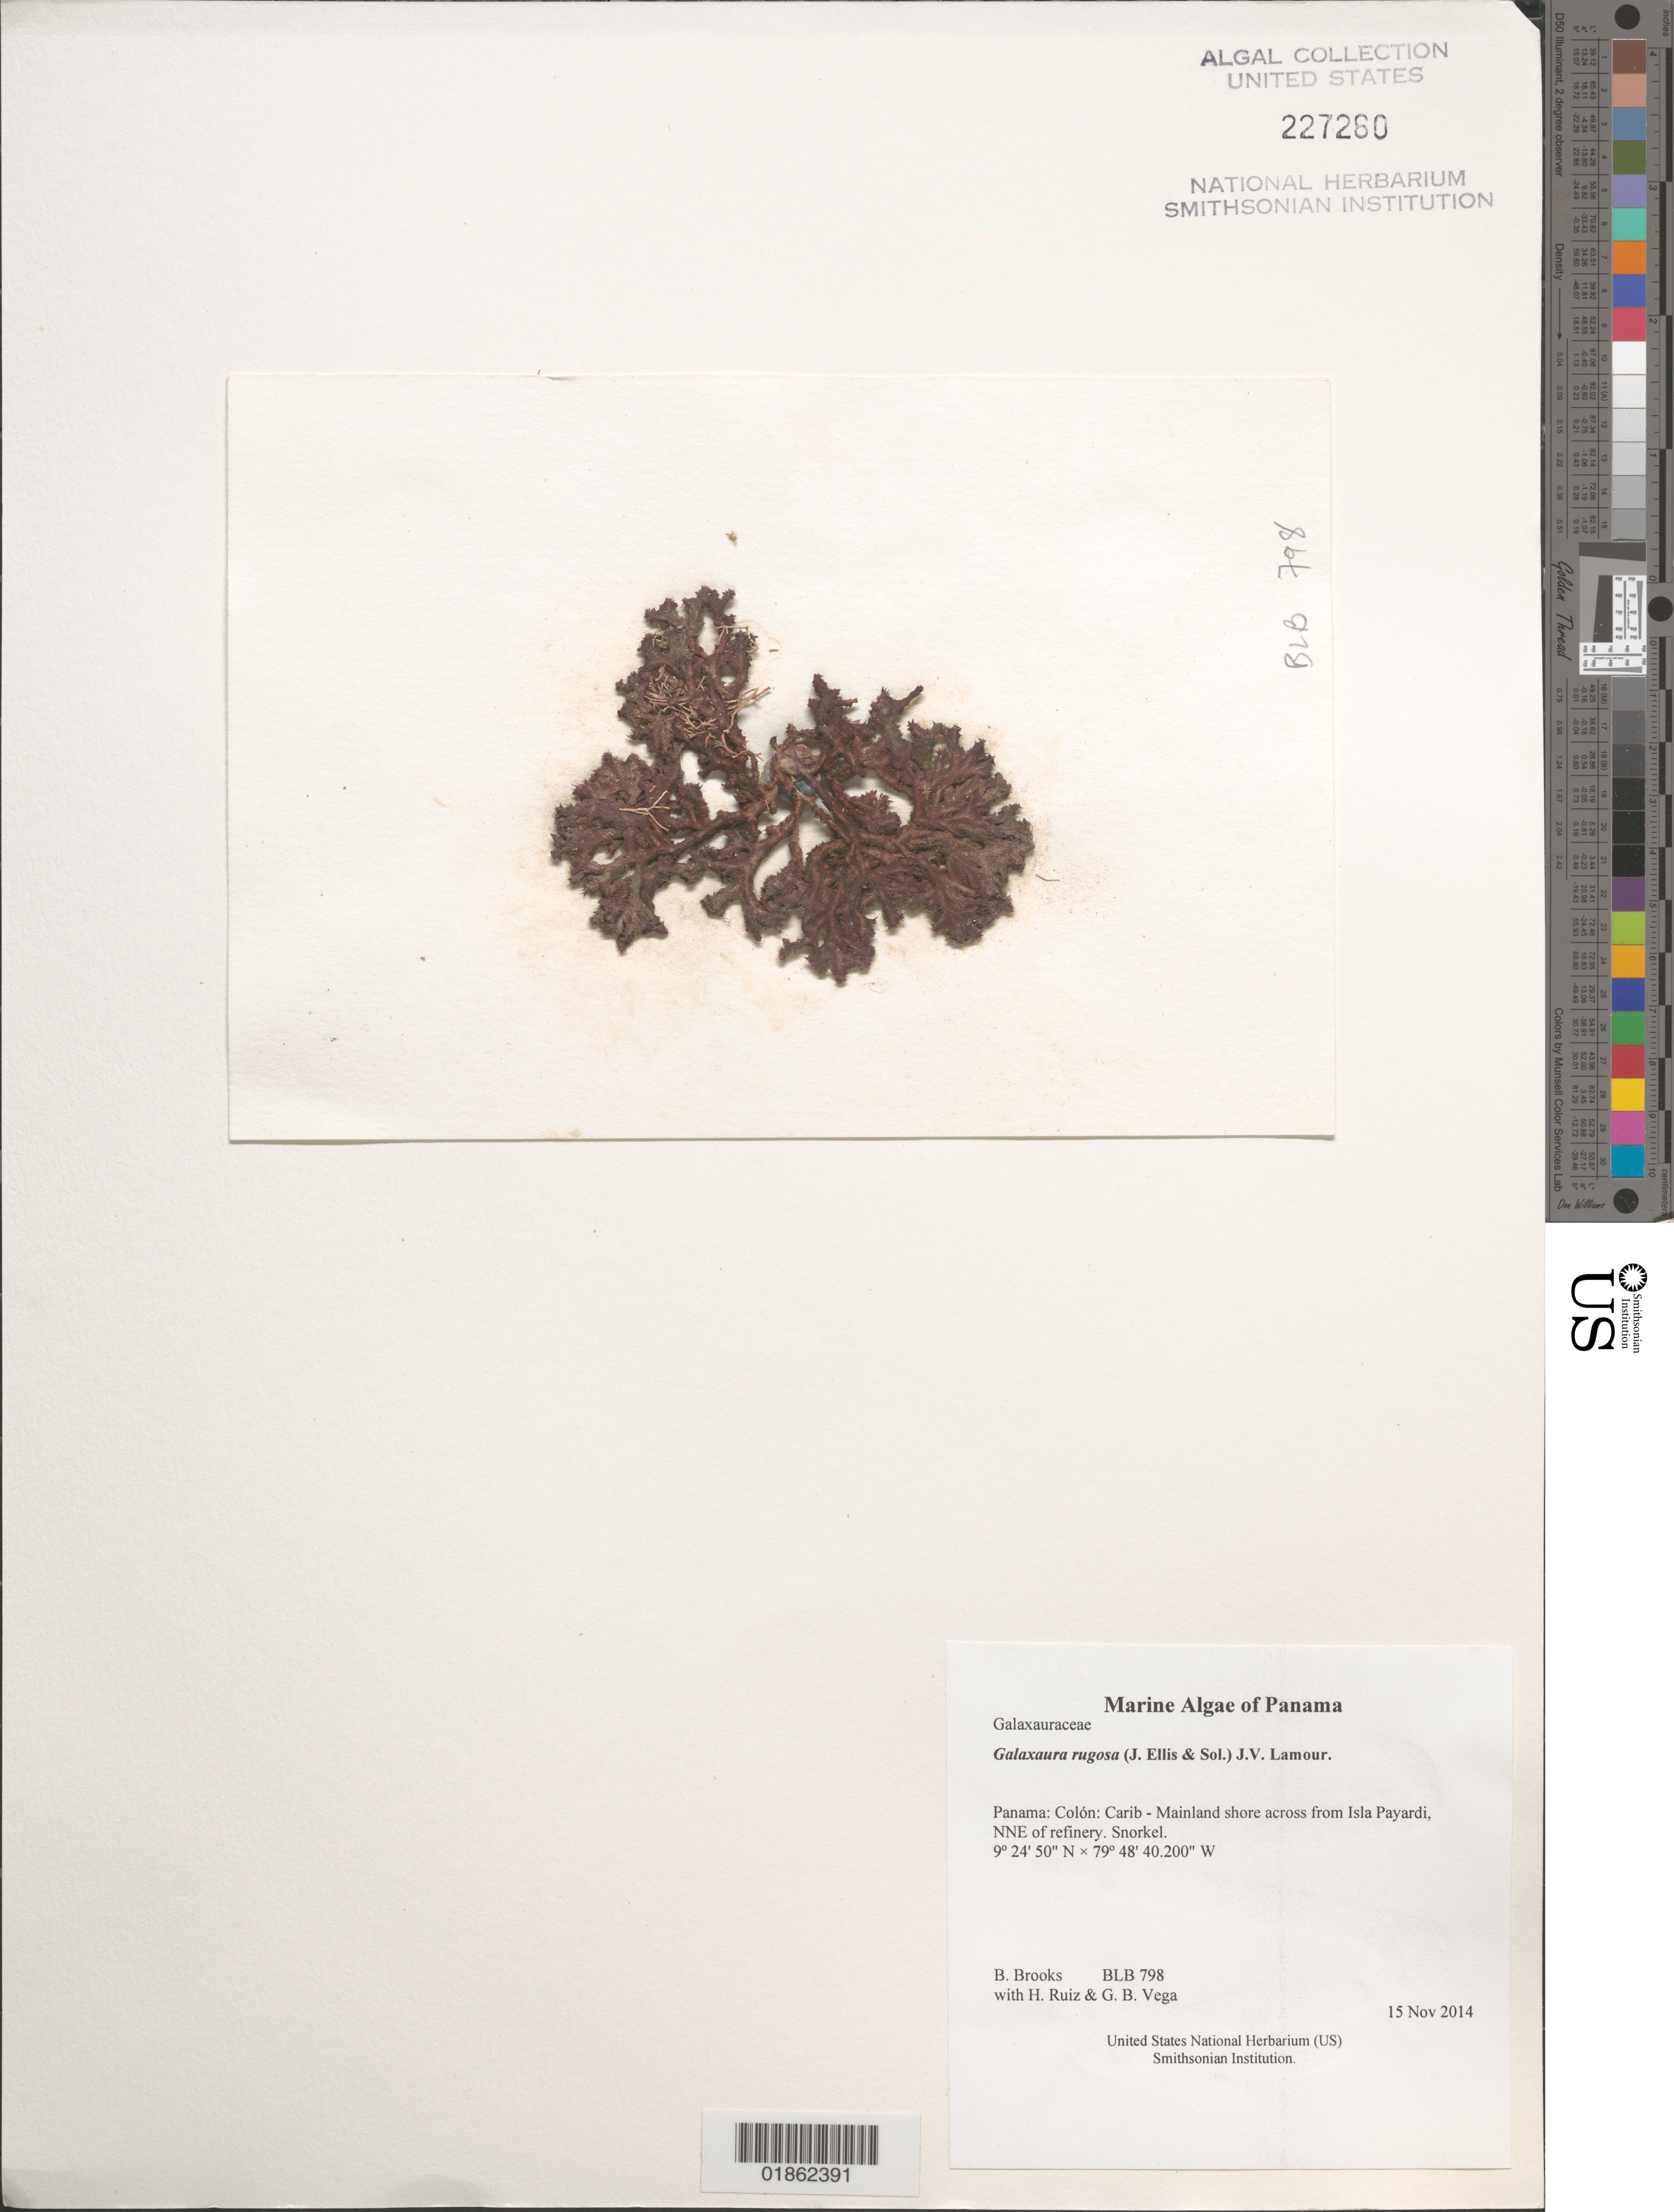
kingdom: Plantae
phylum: Rhodophyta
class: Florideophyceae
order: Nemaliales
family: Galaxauraceae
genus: Galaxaura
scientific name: Galaxaura rugosa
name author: (Ellis & Sol.) J.V.Lamouroux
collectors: B. Brooks, H. Ruiz & G. B. Vega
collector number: BLB 798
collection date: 2014-11-15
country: Panama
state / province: Colón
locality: Carib - Mainland shore across from Isla Payardi, NNE of refinery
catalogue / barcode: US 227260